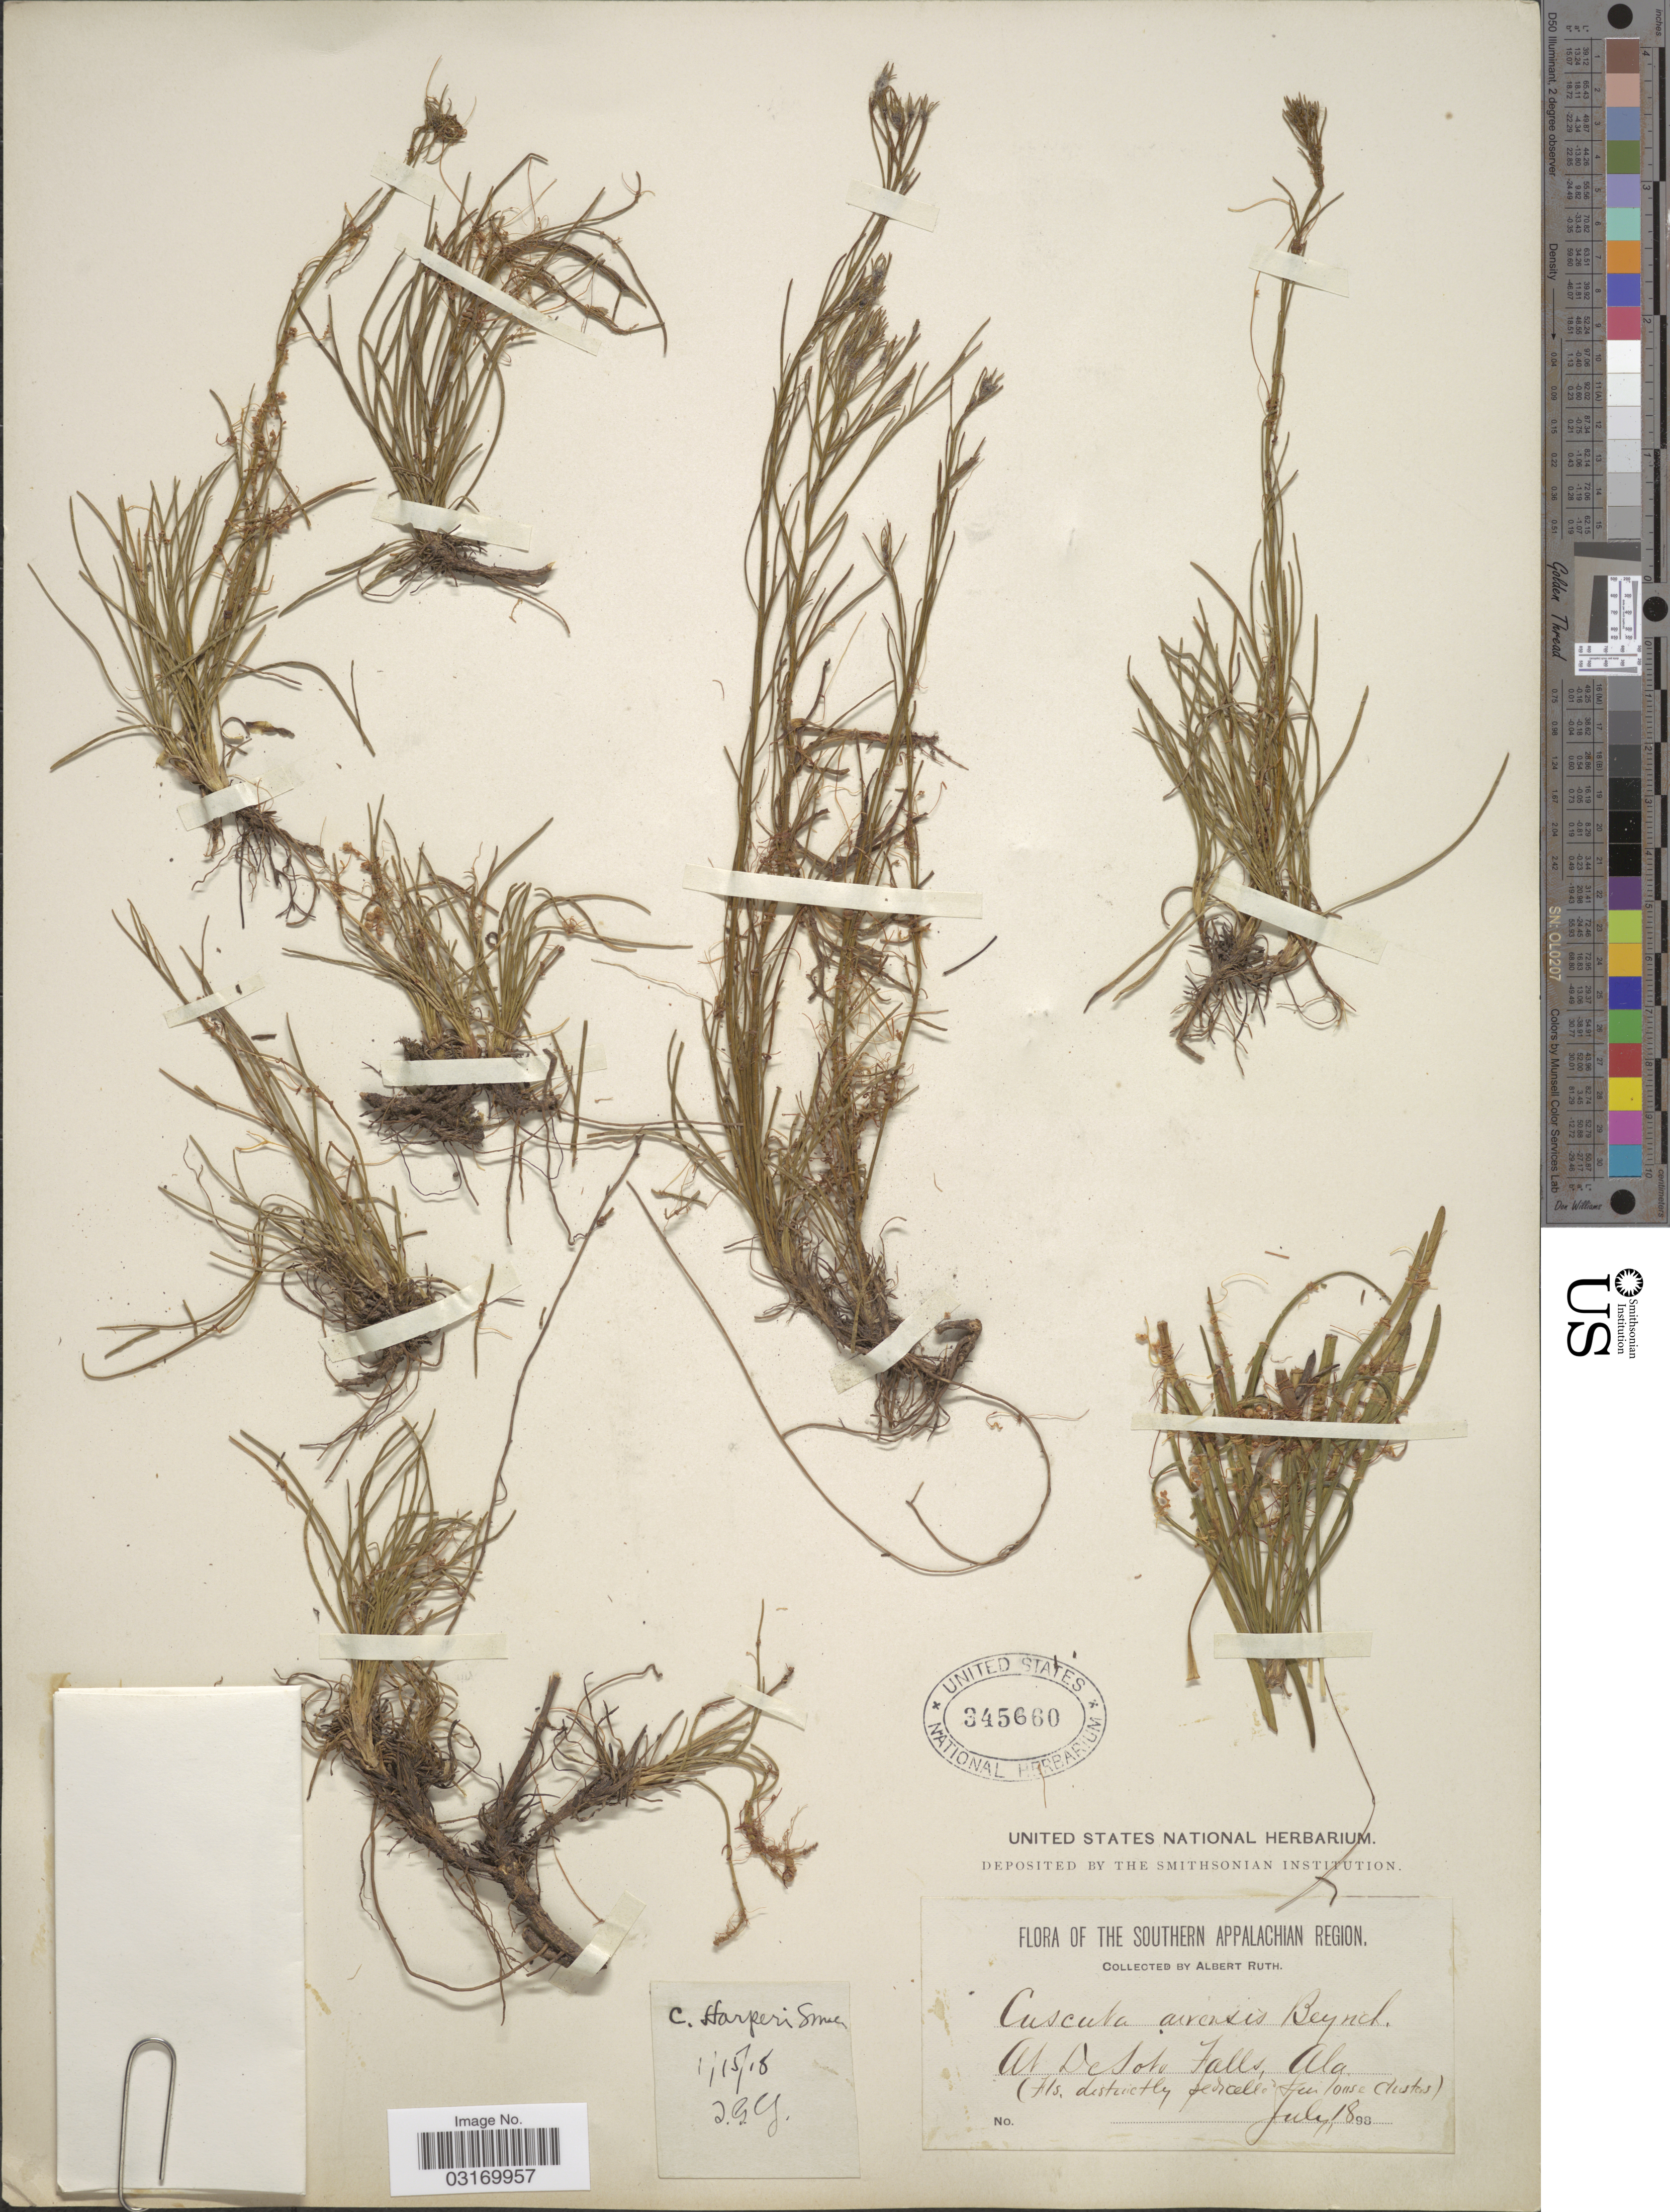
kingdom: Plantae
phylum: Tracheophyta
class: Magnoliopsida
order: Solanales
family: Convolvulaceae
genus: Cuscuta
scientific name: Cuscuta harperi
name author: Small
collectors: A. Ruth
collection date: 1898-07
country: United States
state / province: Alabama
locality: Southern Appalachian Region. At Desoto Falls.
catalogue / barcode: US 345660